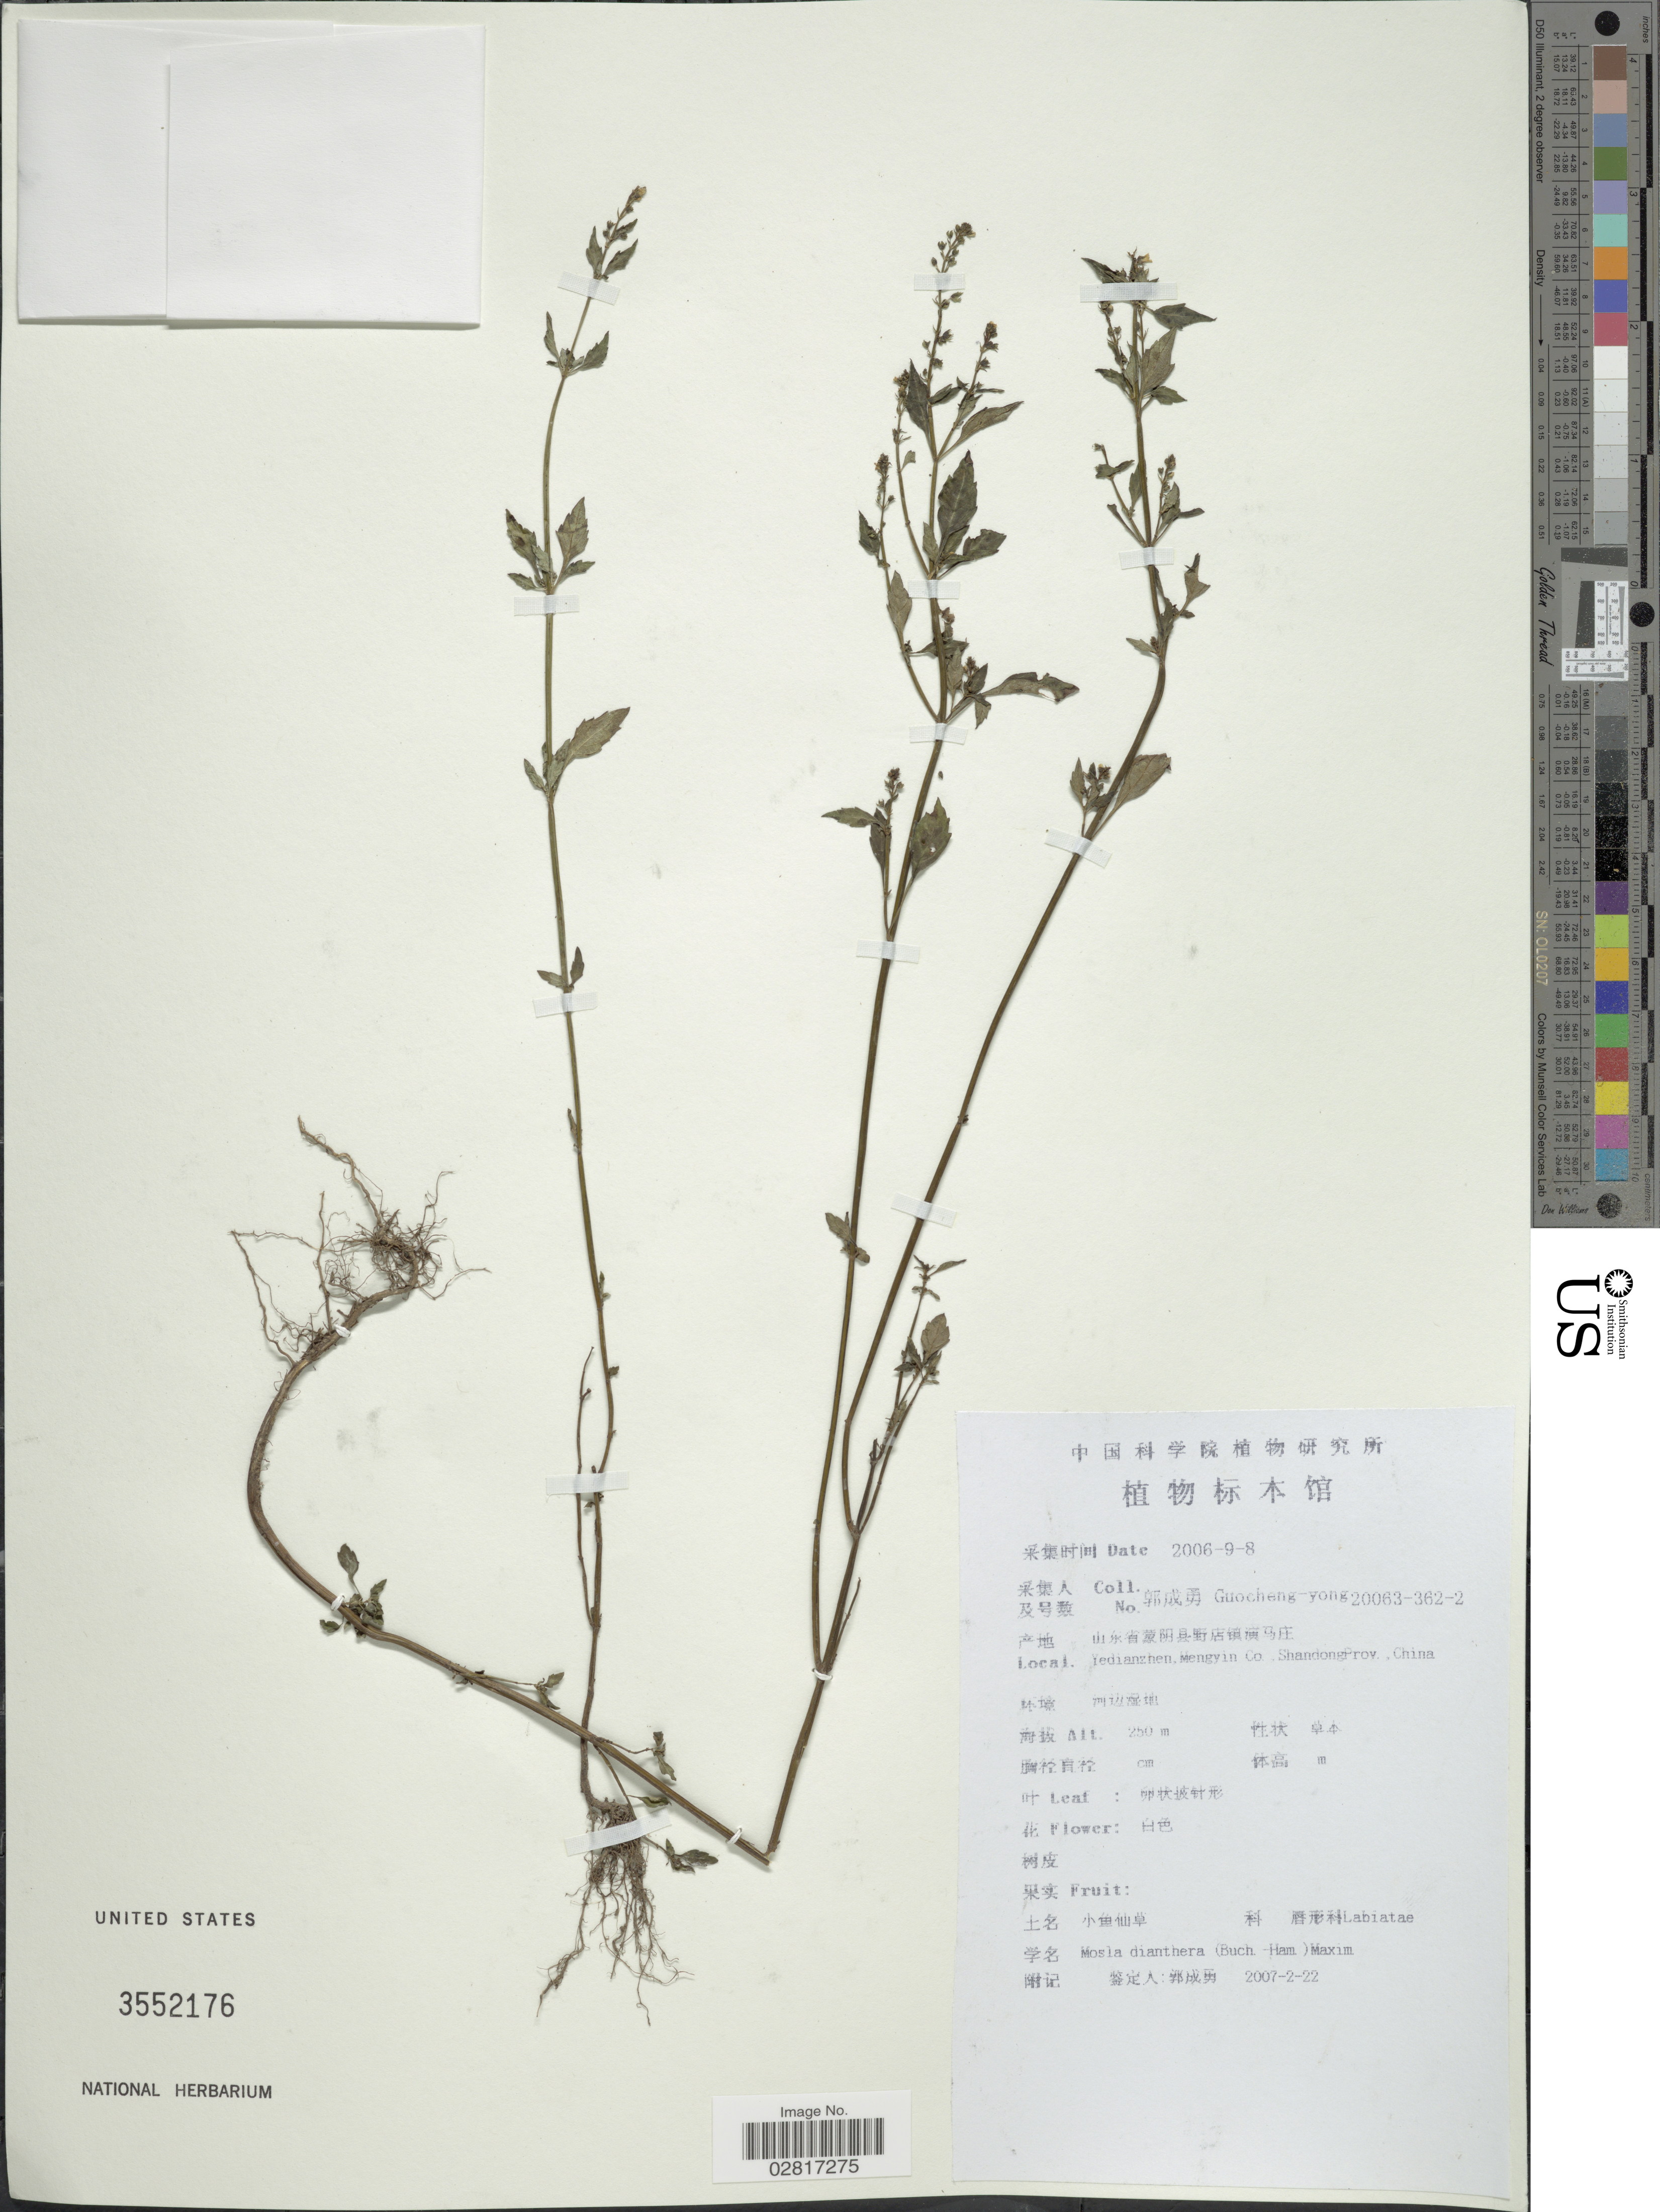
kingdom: Plantae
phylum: Tracheophyta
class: Magnoliopsida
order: Lamiales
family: Lamiaceae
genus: Mosla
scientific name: Mosla dianthera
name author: (Roxb.) Maxim.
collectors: Guo cheng-yong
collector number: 20063-362-2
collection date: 2006-09-08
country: China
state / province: Shandong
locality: Yedianzhen, Mengyin Co.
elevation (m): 250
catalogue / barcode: US 3552176